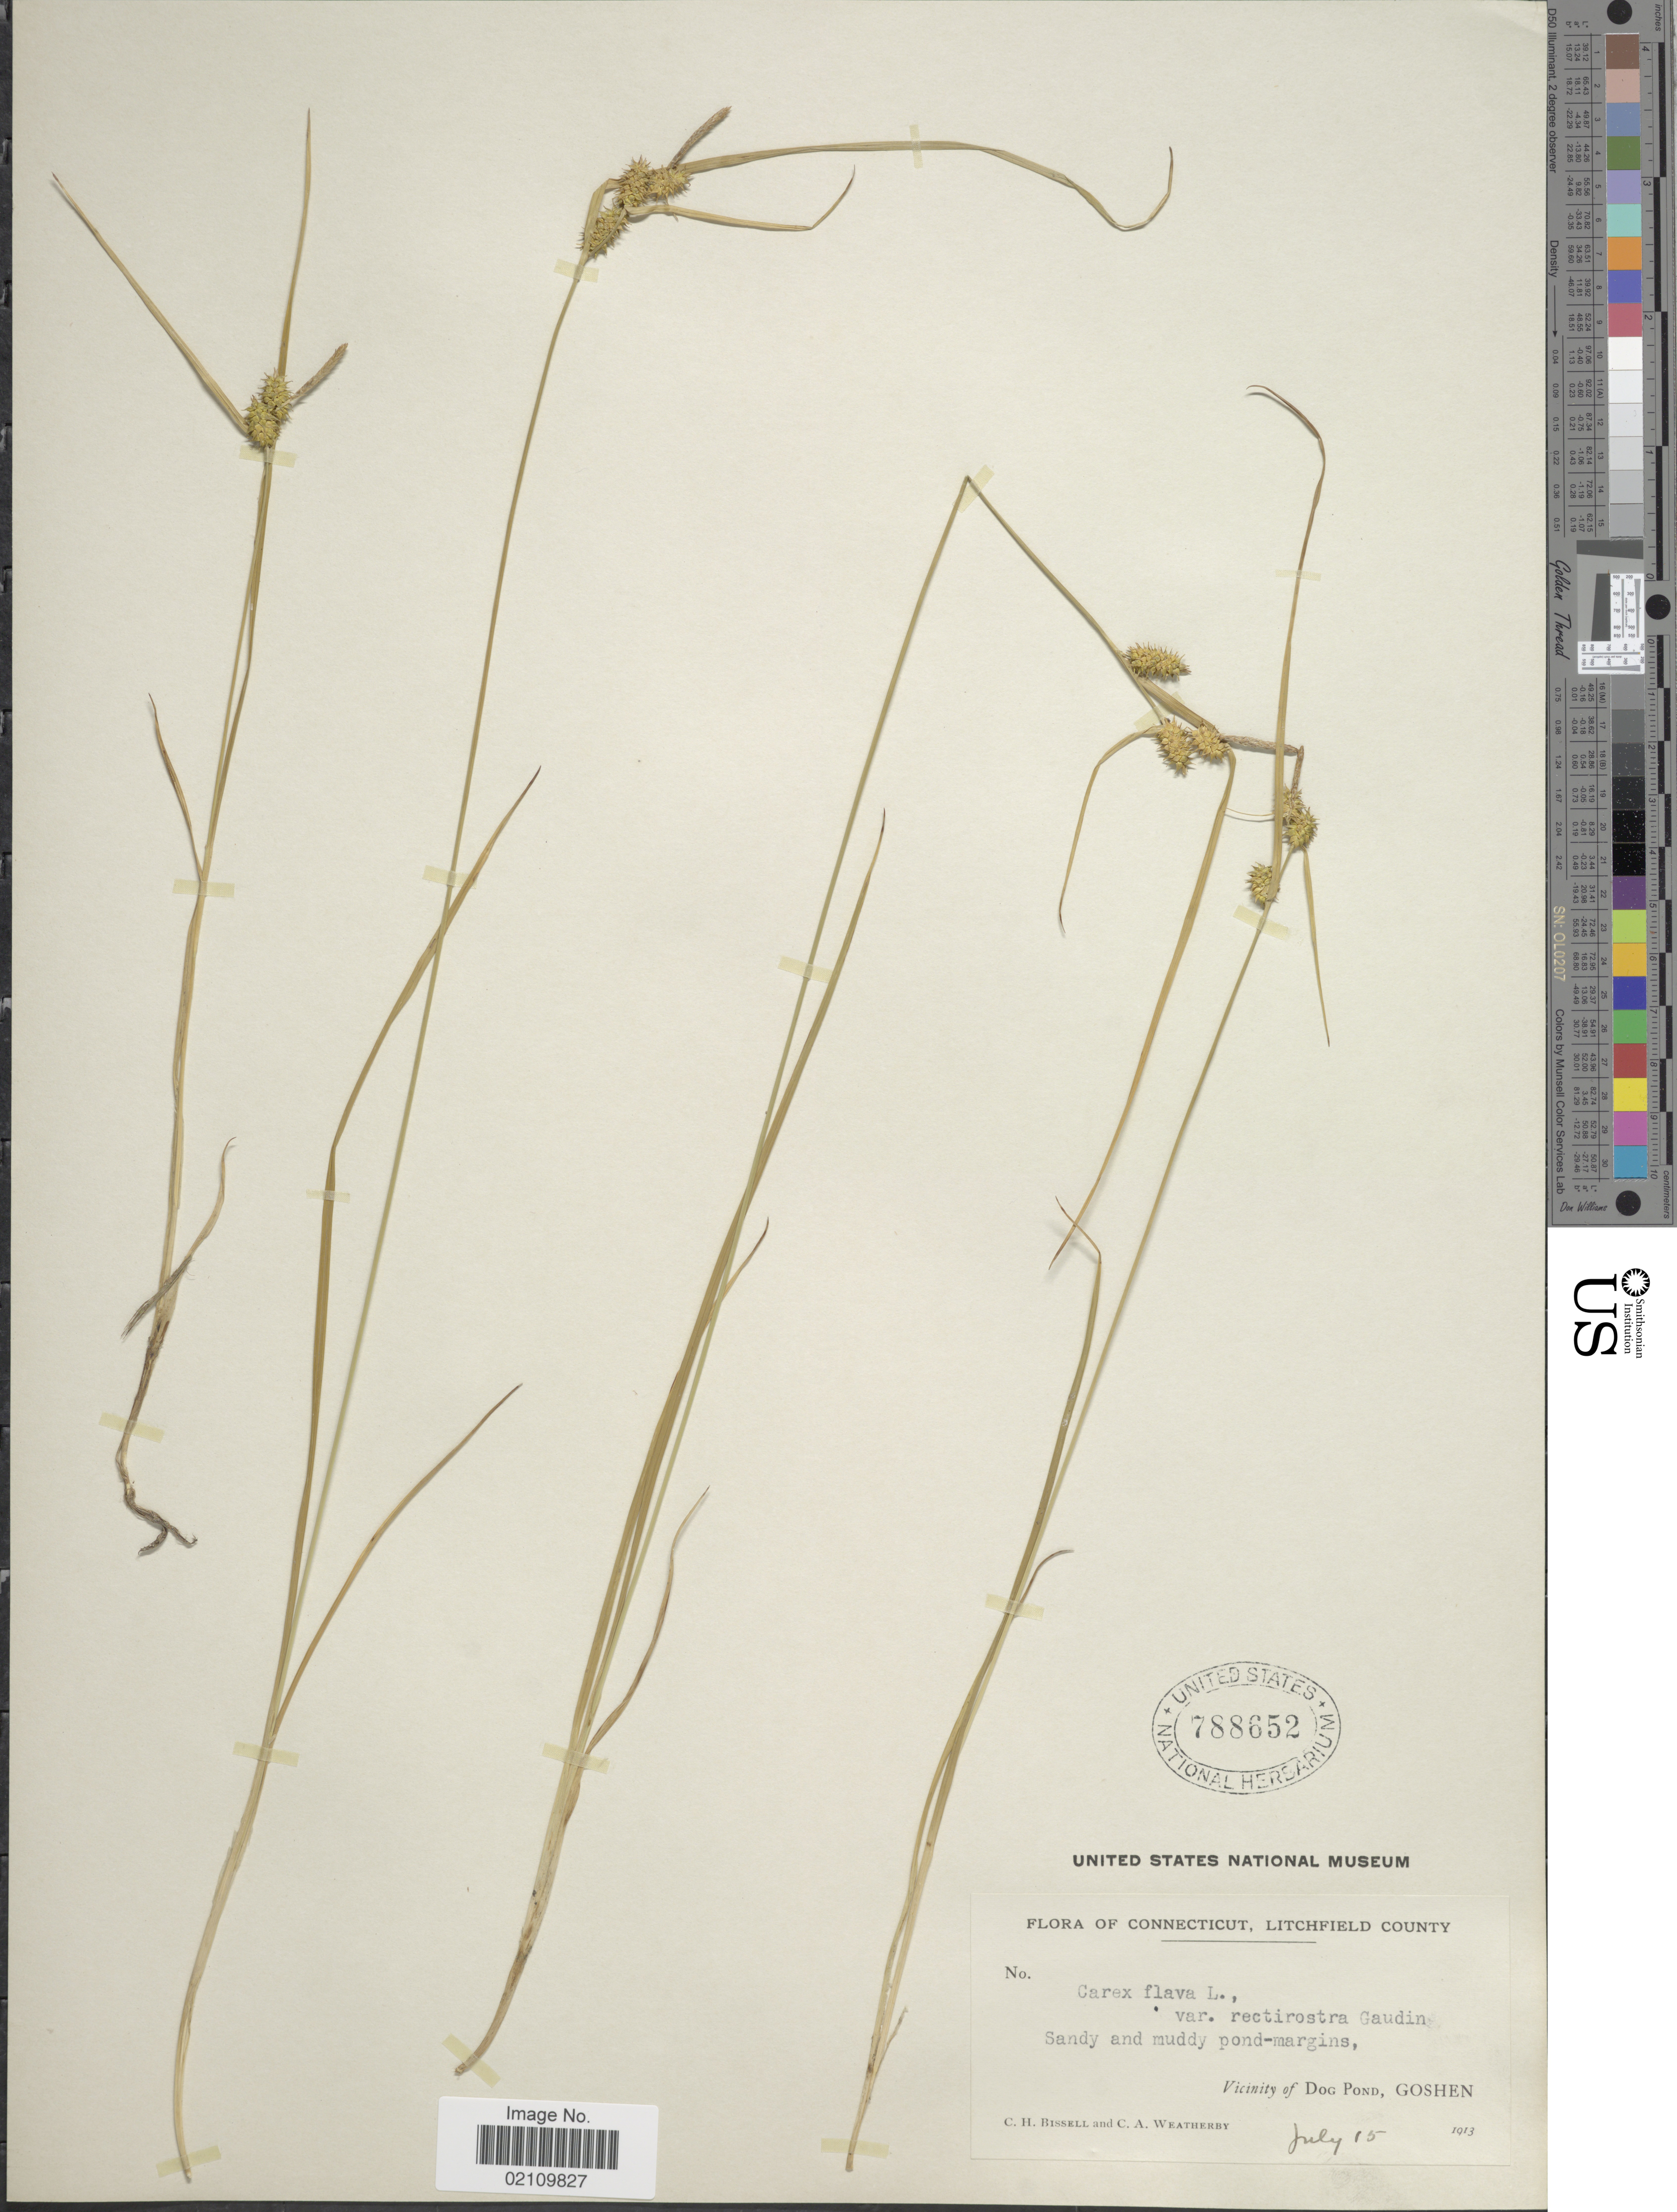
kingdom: Plantae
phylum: Tracheophyta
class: Liliopsida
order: Poales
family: Cyperaceae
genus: Carex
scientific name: Carex cryptolepis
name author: Mack.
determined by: Crins, W. J.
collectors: C. Bissell & C. A. Weatherby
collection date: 1913-07-15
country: United States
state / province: Connecticut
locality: Litchfield County. Sandy and muddy pond-margins, Vicinity of Dog Pond, Goshen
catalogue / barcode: US 788652